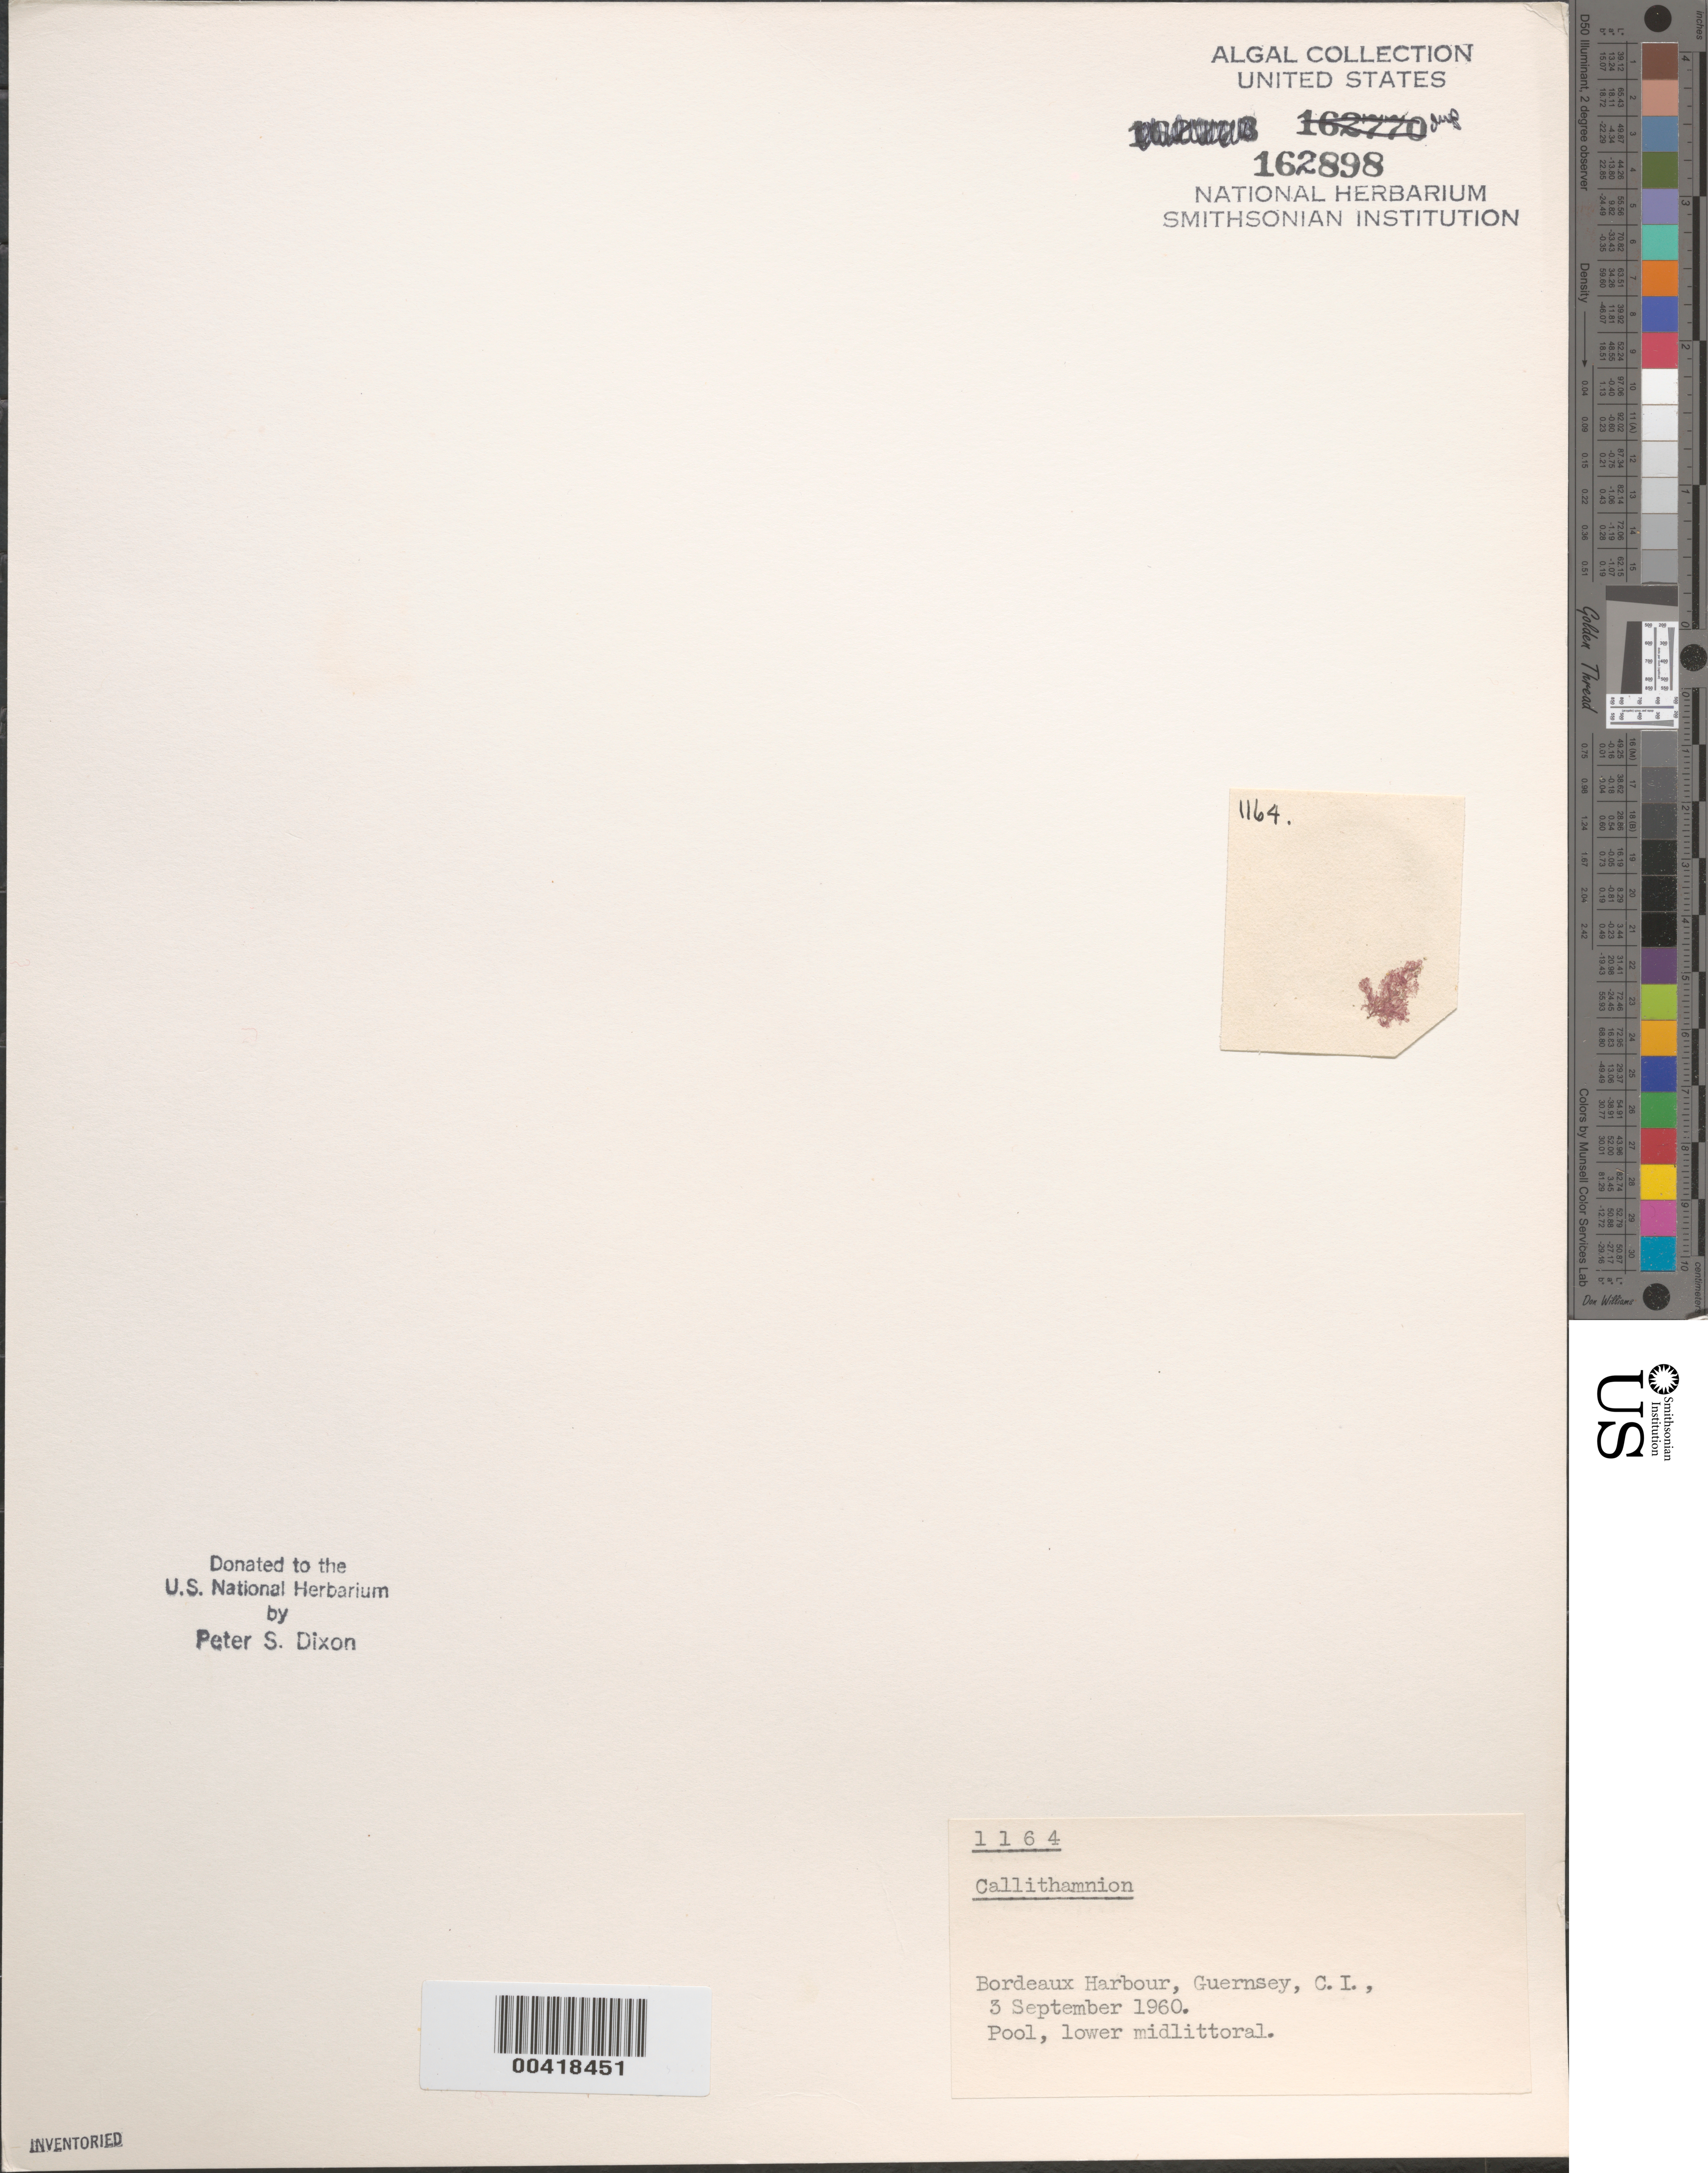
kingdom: Plantae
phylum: Rhodophyta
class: Florideophyceae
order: Ceramiales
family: Callithamniaceae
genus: Callithamnion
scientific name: Callithamnion sp.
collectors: P. S. Dixon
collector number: PSD 1164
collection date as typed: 03 Sep 1960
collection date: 1960-09-03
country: United Kingdom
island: Guernsey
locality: Bordeaux Harbour. Bailiwick of Guernsey.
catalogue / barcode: US 162898